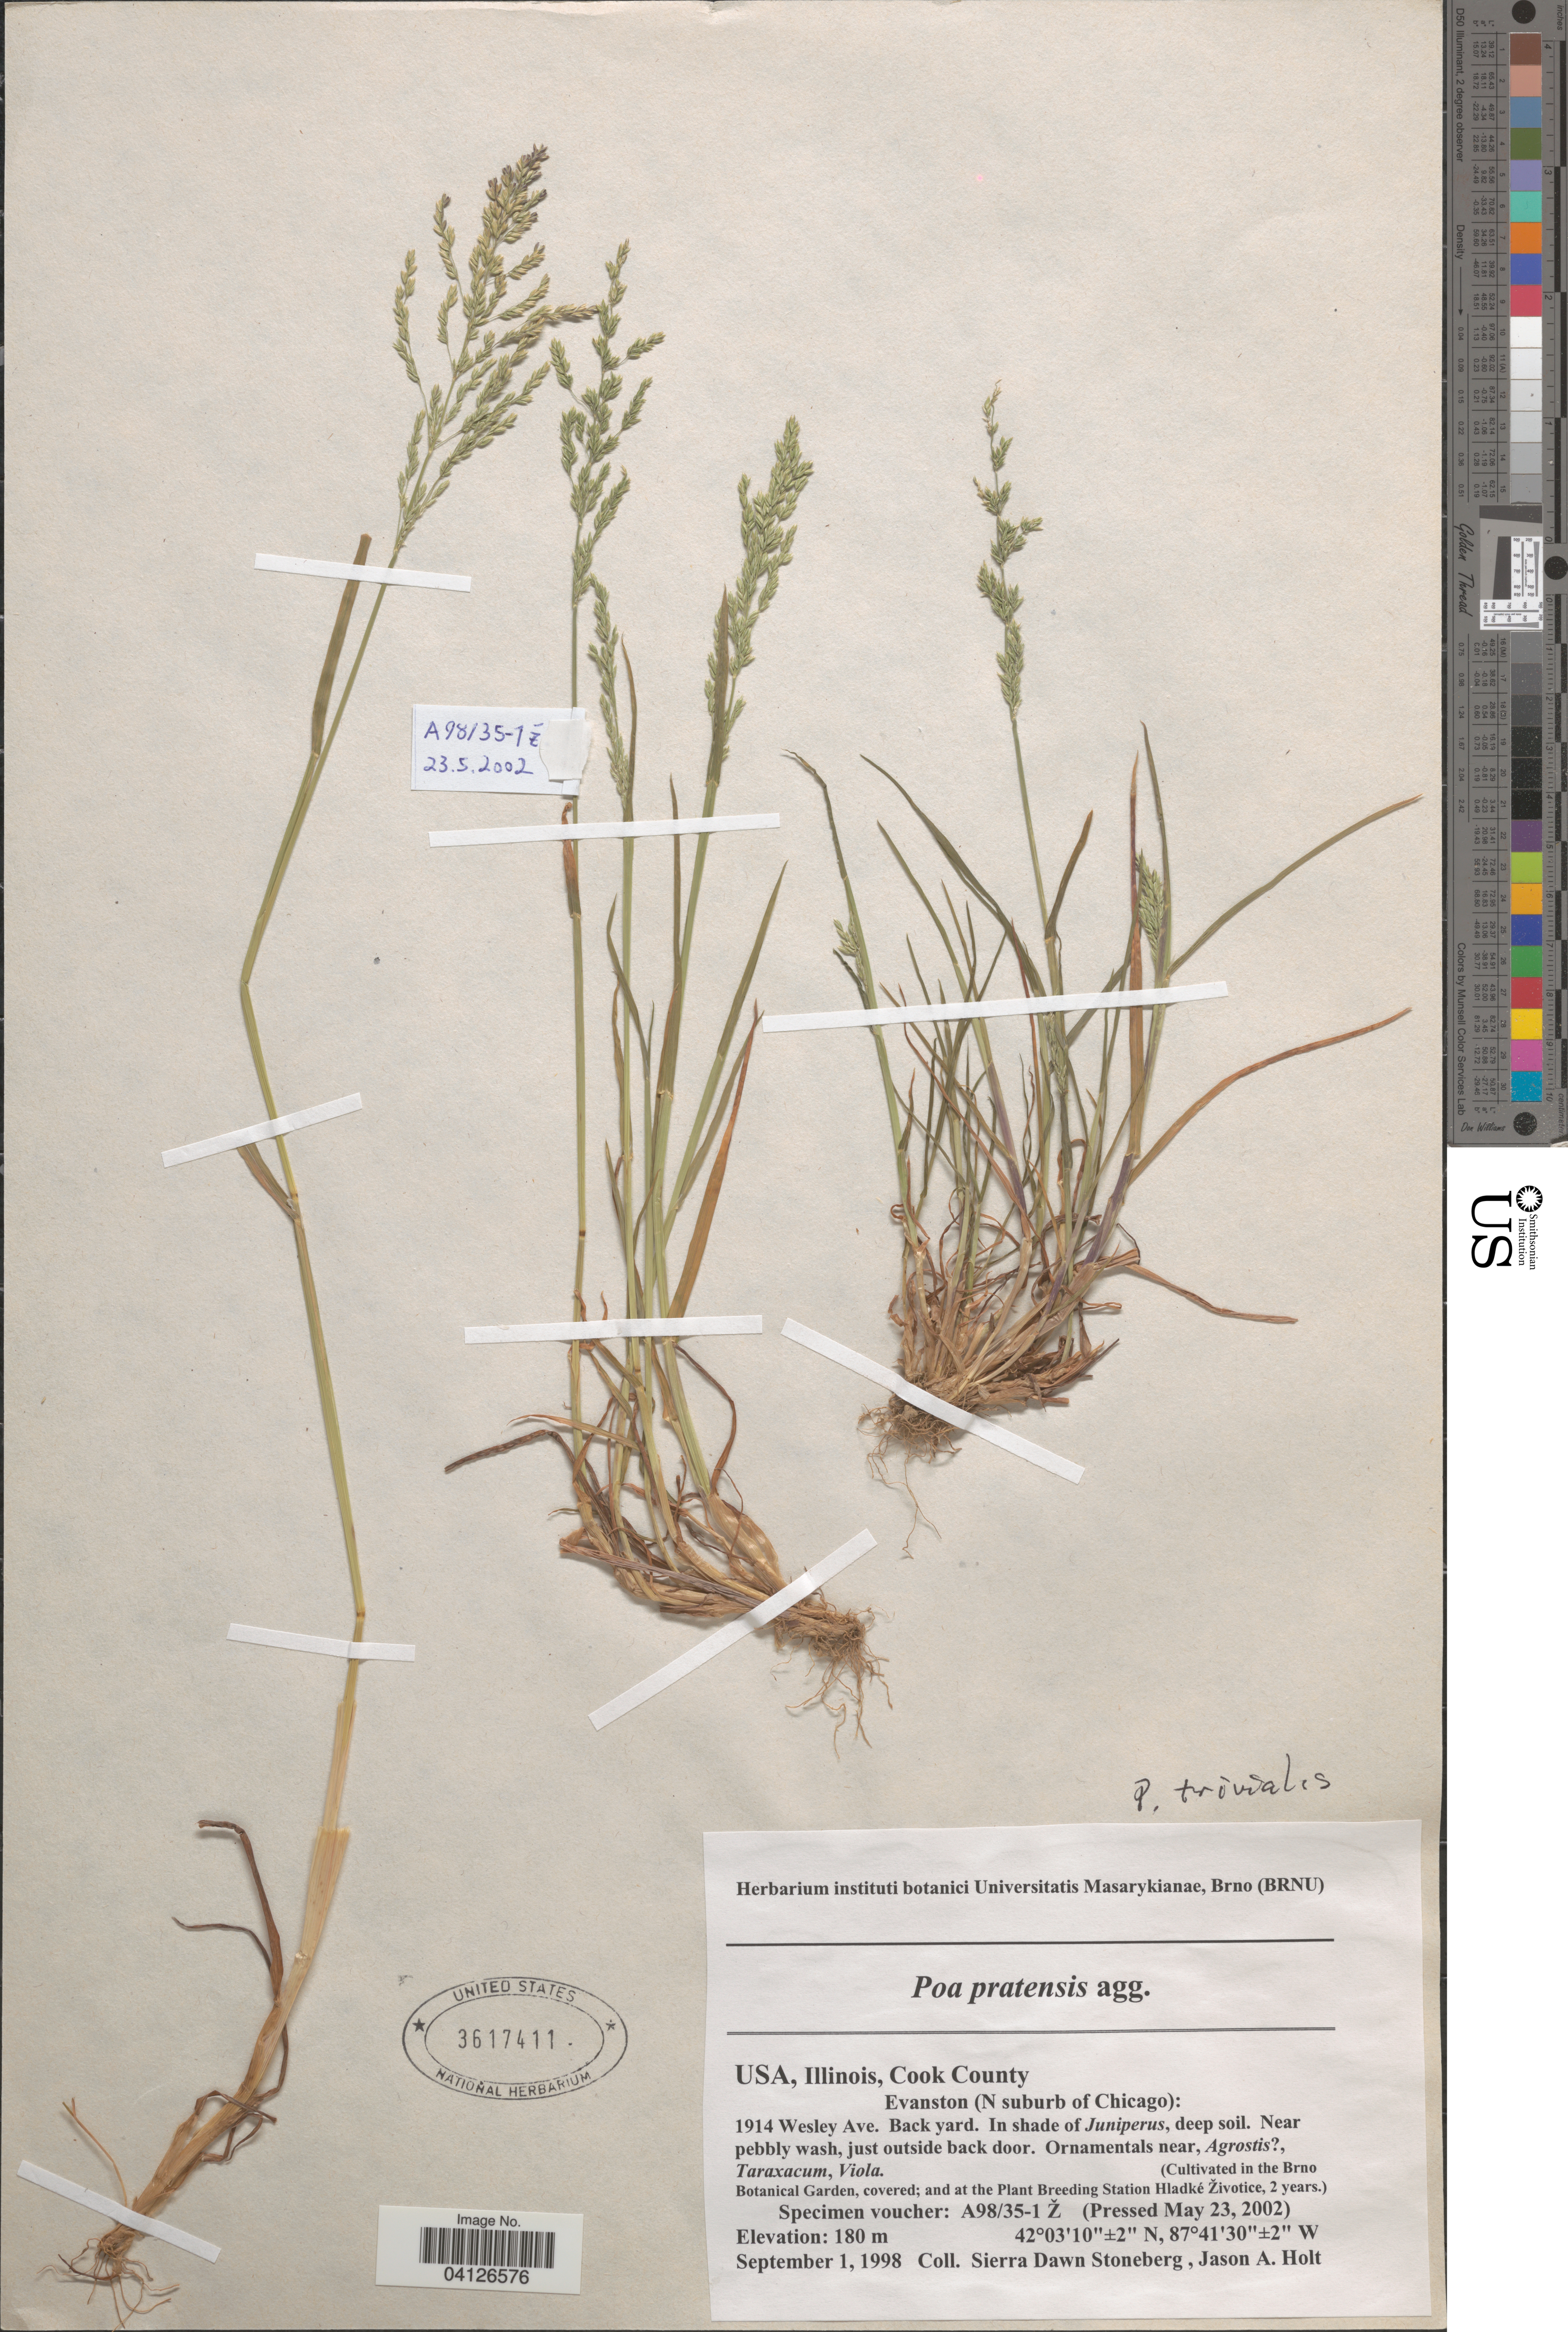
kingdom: Plantae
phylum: Tracheophyta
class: Liliopsida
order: Poales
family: Poaceae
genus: Poa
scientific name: Poa trivialis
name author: L.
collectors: Ex herb. instituti botanici Universitatis Masarykianae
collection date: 2002-05-23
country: Czechia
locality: In Brno Botanical Garden, covered; and at Plant Breeding Station Hladké Životice, 2 years).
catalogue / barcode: US 3617411